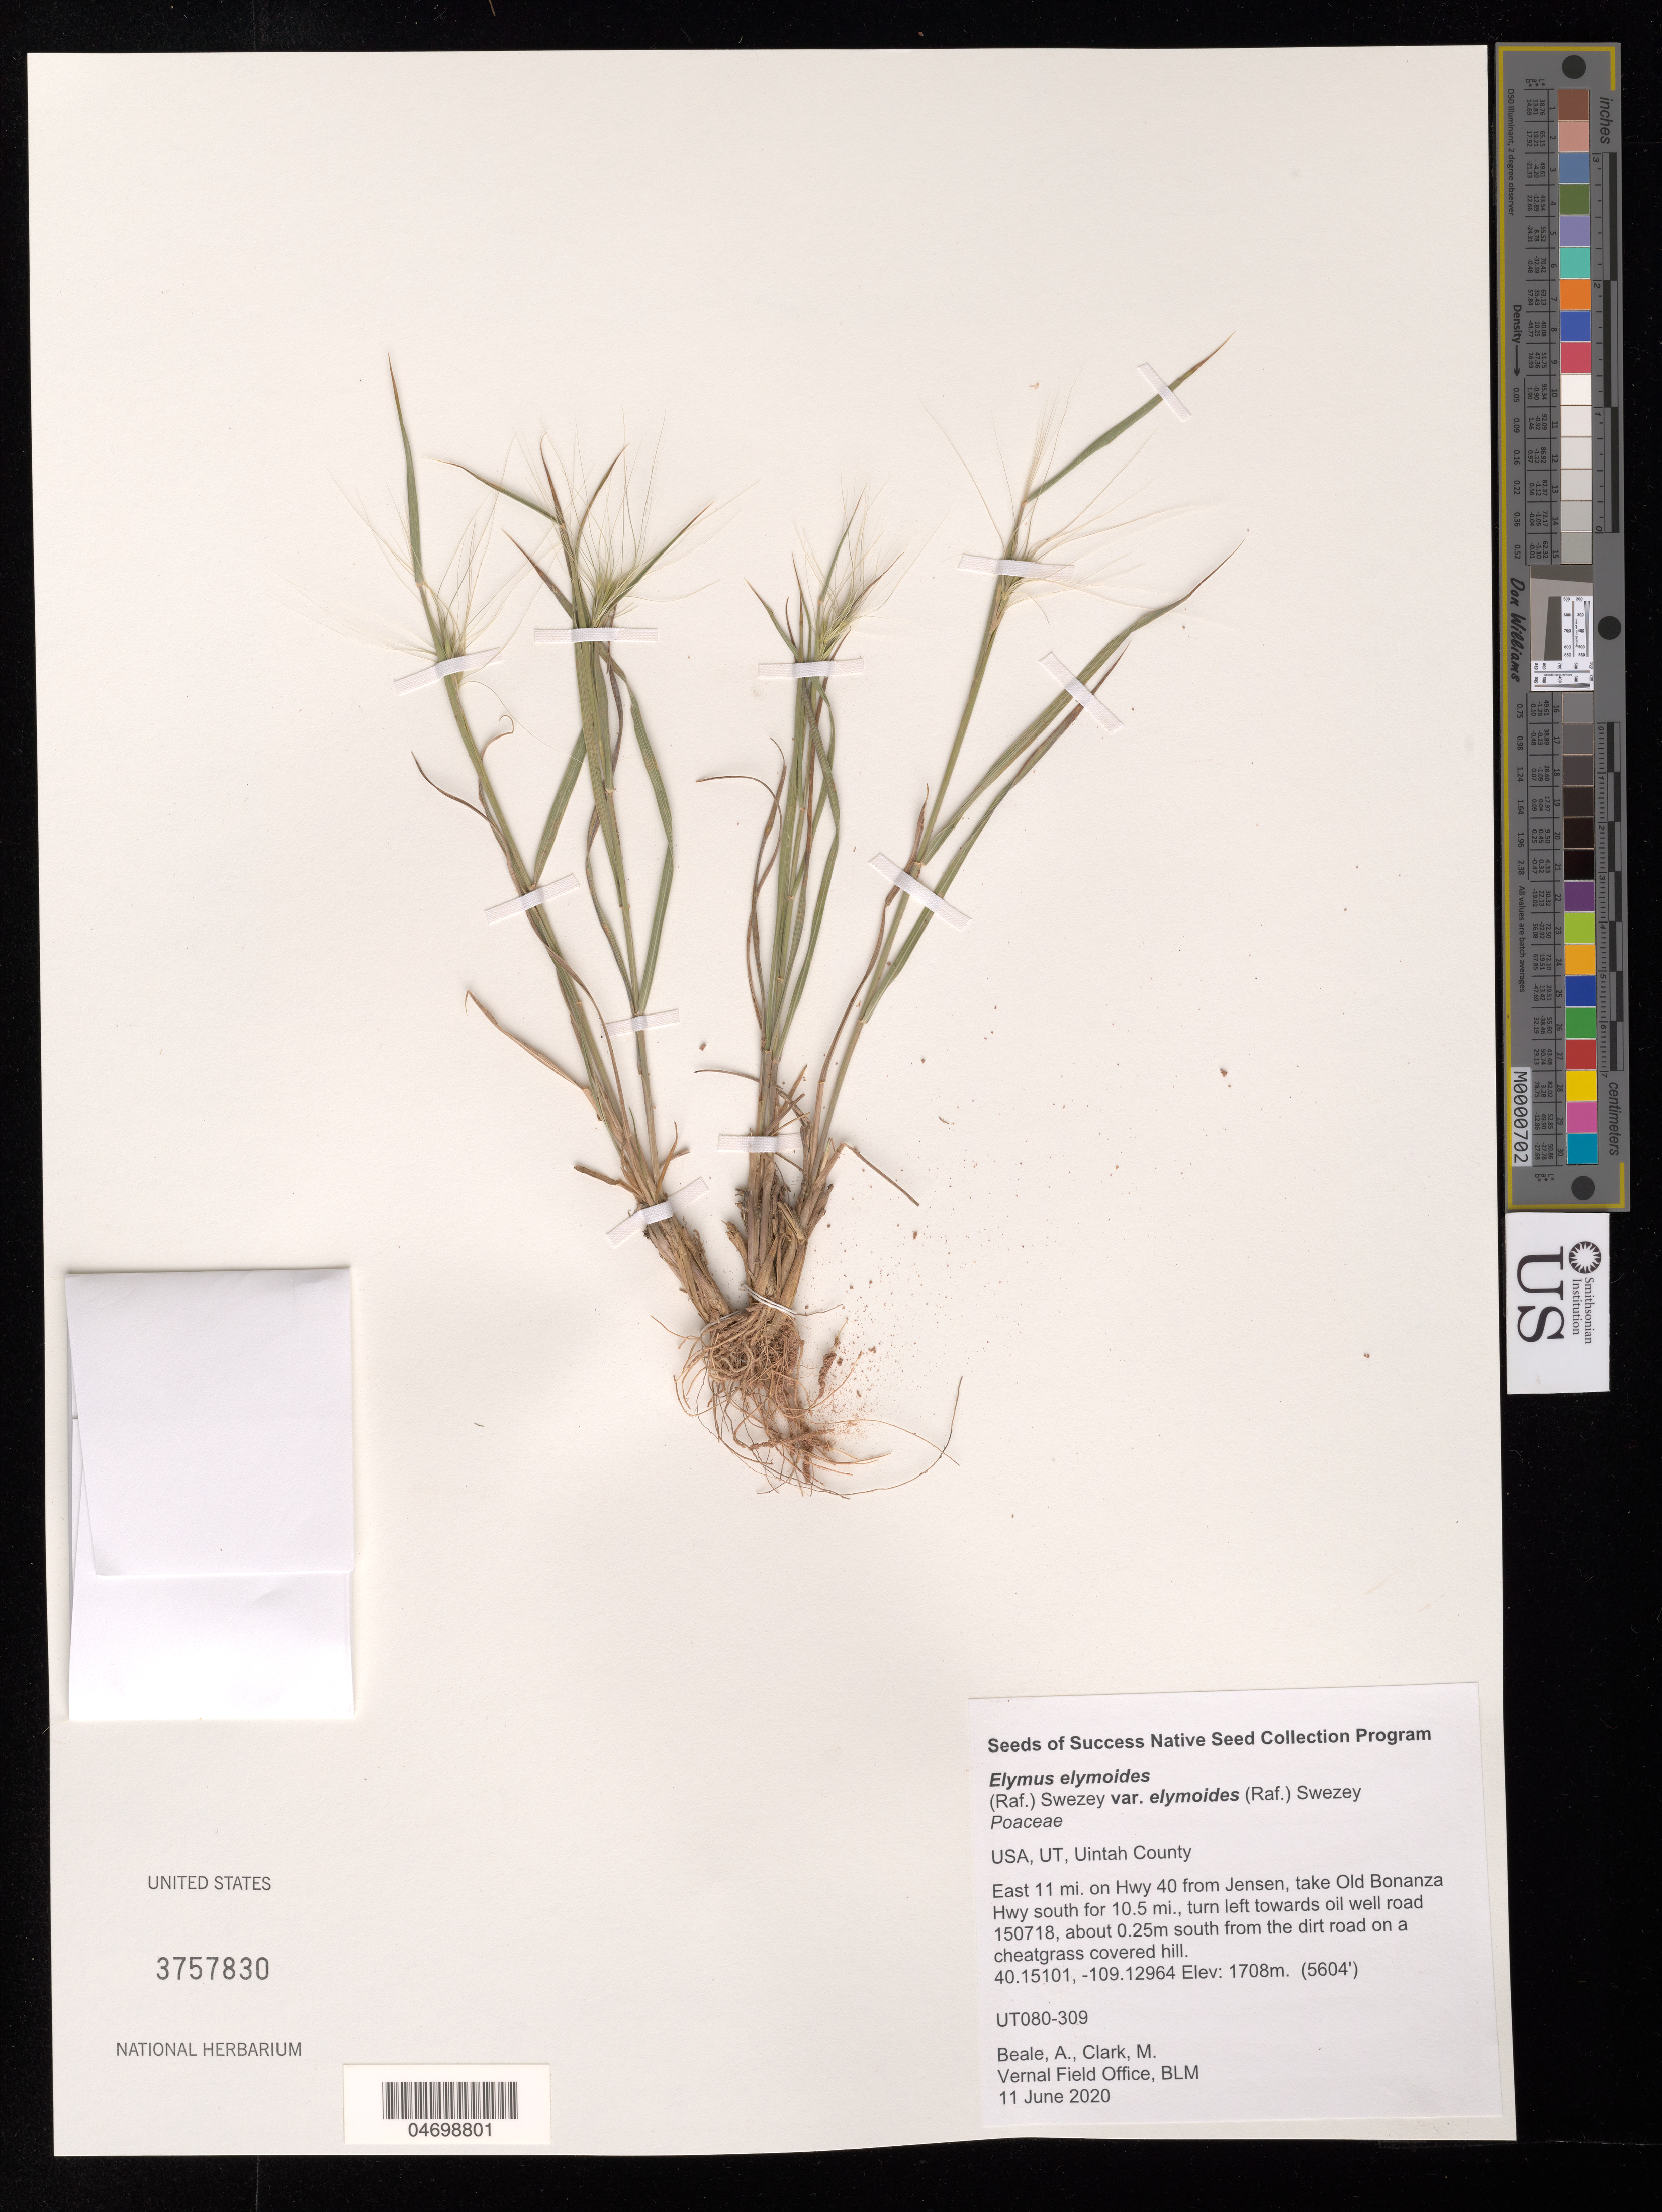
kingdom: Plantae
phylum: Tracheophyta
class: Liliopsida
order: Poales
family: Poaceae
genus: Elymus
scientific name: Elymus elymoides var. elymoides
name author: (Raf.) Swezey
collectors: A. Beale & M. Clark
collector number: UT080-309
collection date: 2020-06-11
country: United States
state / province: Utah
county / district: Uintah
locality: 10.5 mi. S on Old Bonanza Hwy, 0.25 mi. on oil well road 150718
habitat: Cheatgrass covered hill.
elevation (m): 1708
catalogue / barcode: US 3757830